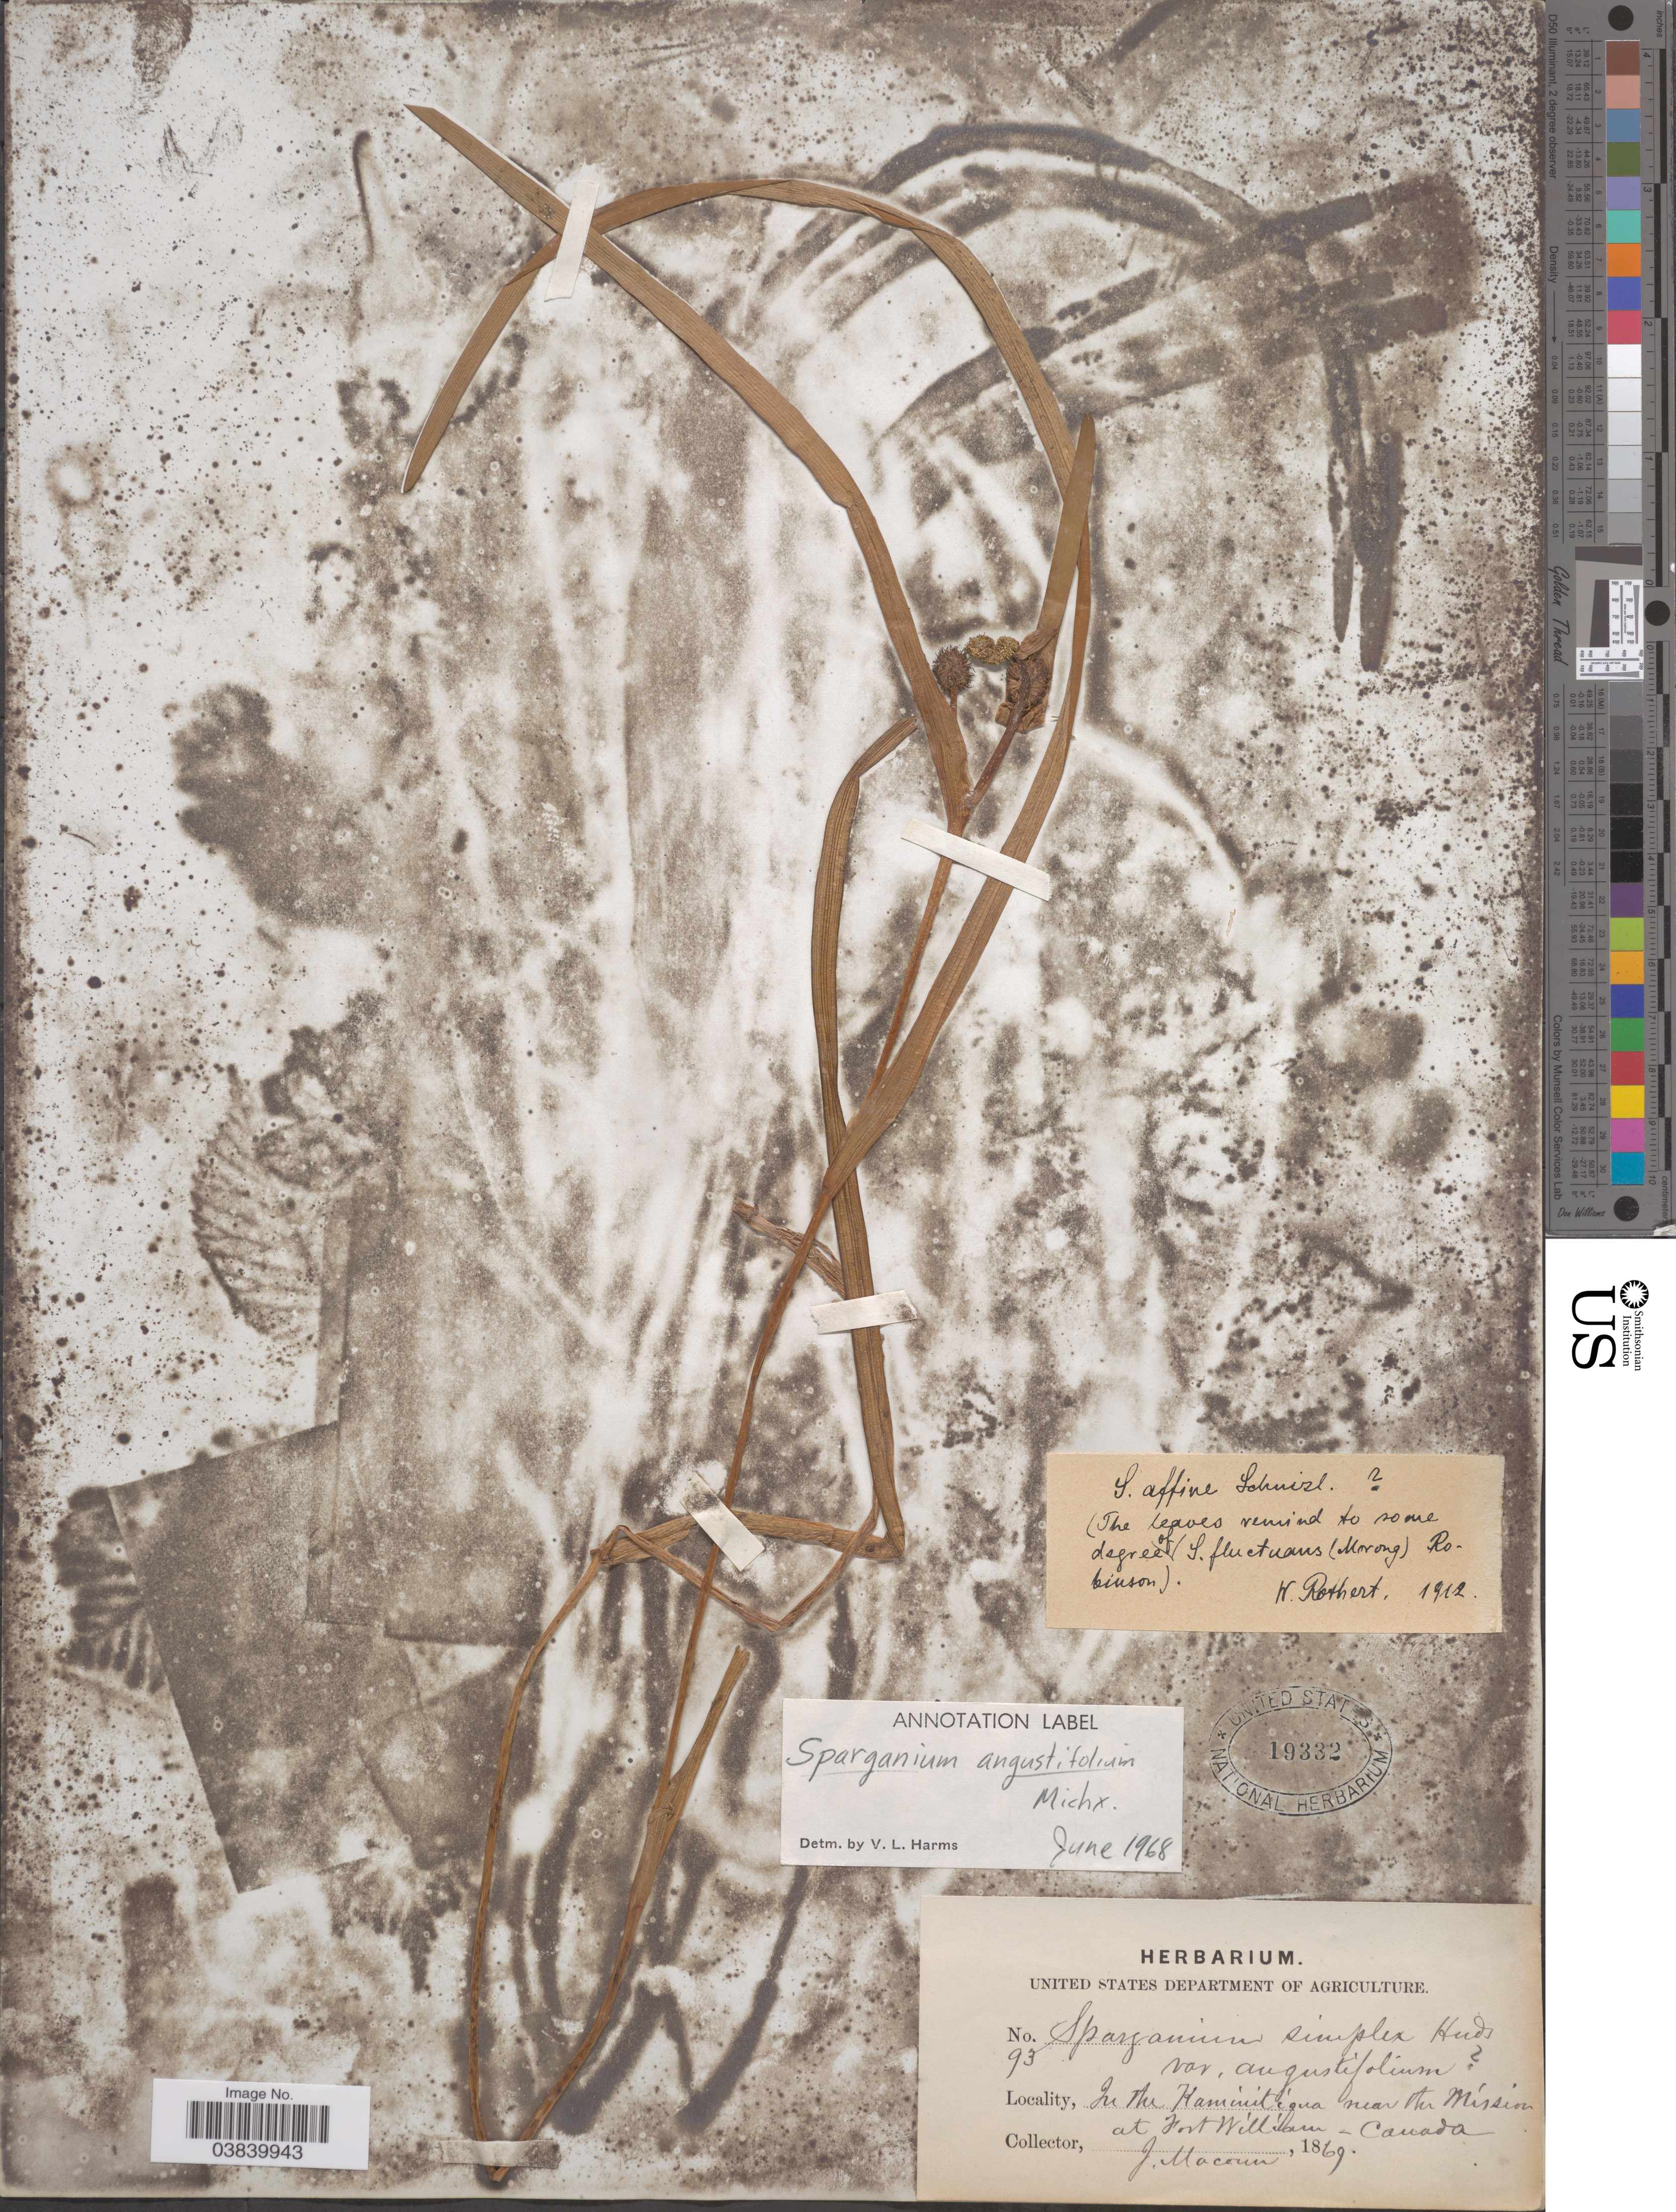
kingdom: Plantae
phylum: Tracheophyta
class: Liliopsida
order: Poales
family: Typhaceae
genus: Sparganium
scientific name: Sparganium angustifolium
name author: Michx.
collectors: J. Macoun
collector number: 93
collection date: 1869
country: Canada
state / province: Ontario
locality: In the Kaminitiqua near the Mission at Fort William.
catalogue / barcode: US 19332